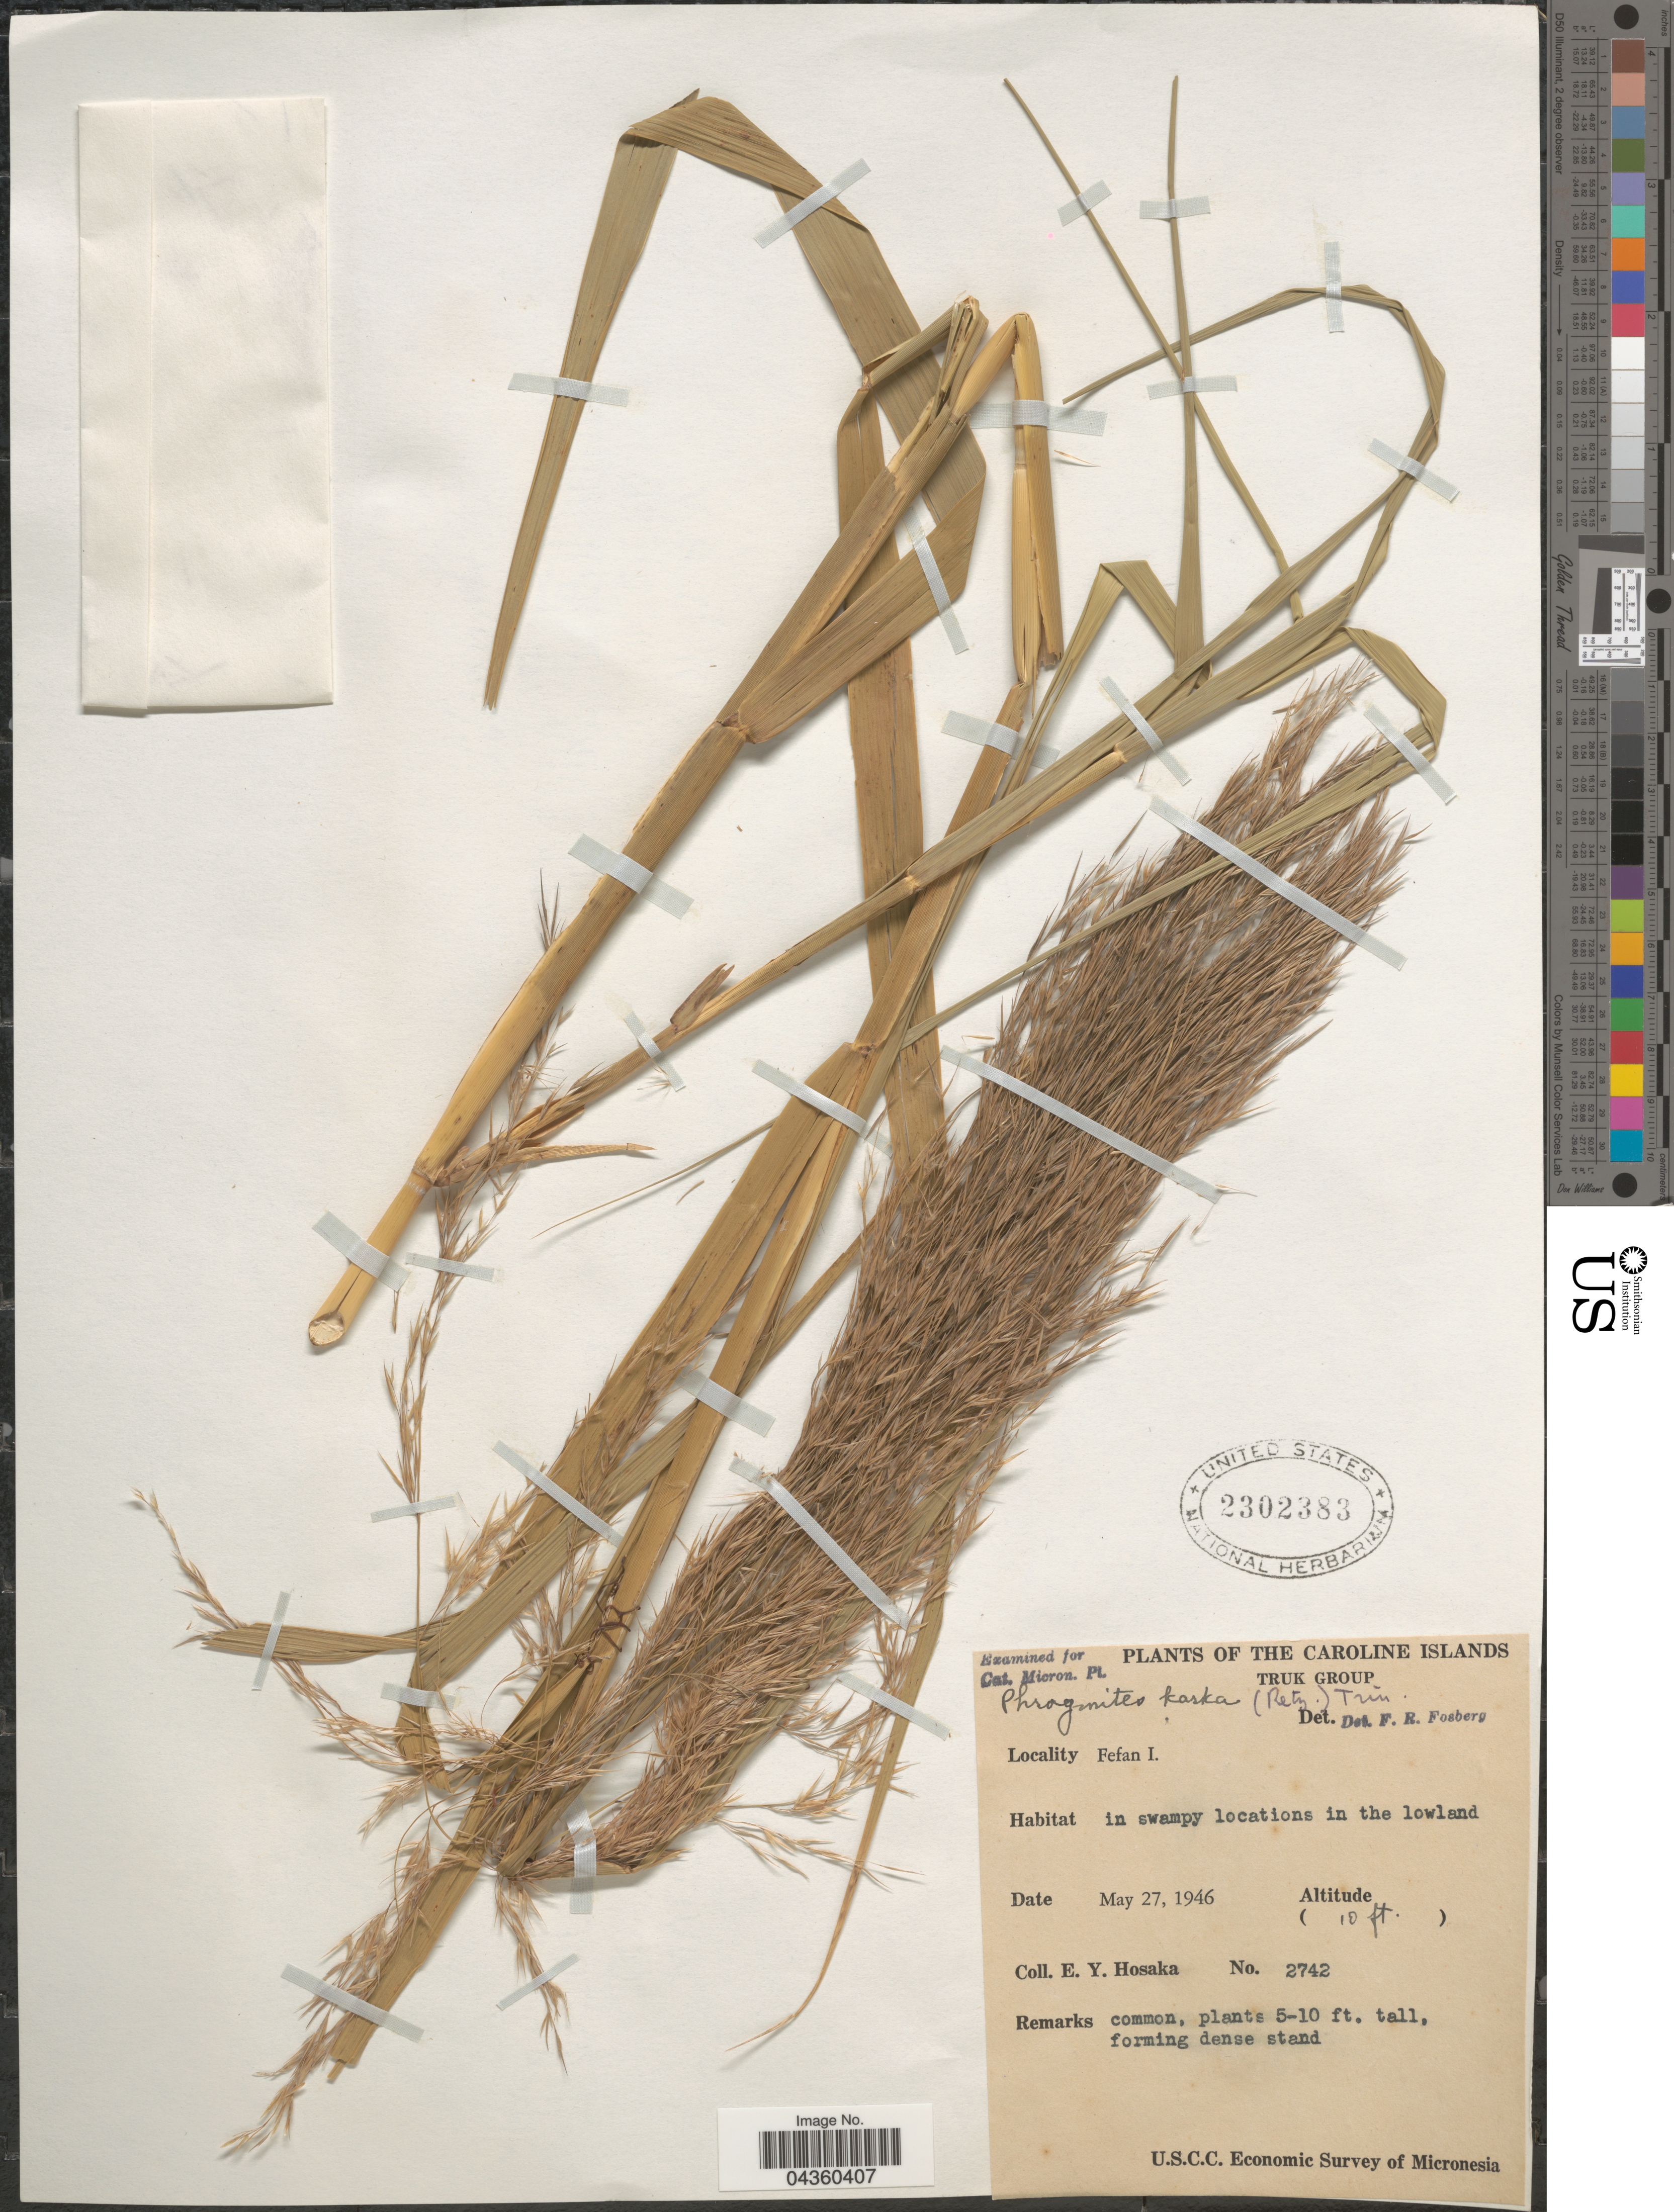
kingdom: Plantae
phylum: Tracheophyta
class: Liliopsida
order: Poales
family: Poaceae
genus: Phragmites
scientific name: Phragmites karka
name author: (Retz.) Trin. ex Steud.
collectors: E. Y. Hosaka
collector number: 2742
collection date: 1946-05-27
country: Micronesia, Federated States of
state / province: Truk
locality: The Caroline Islands. Truk Group. Fefan I. U.S.C.C. Economic Survey of Micronesia.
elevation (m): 3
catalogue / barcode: US 2302383